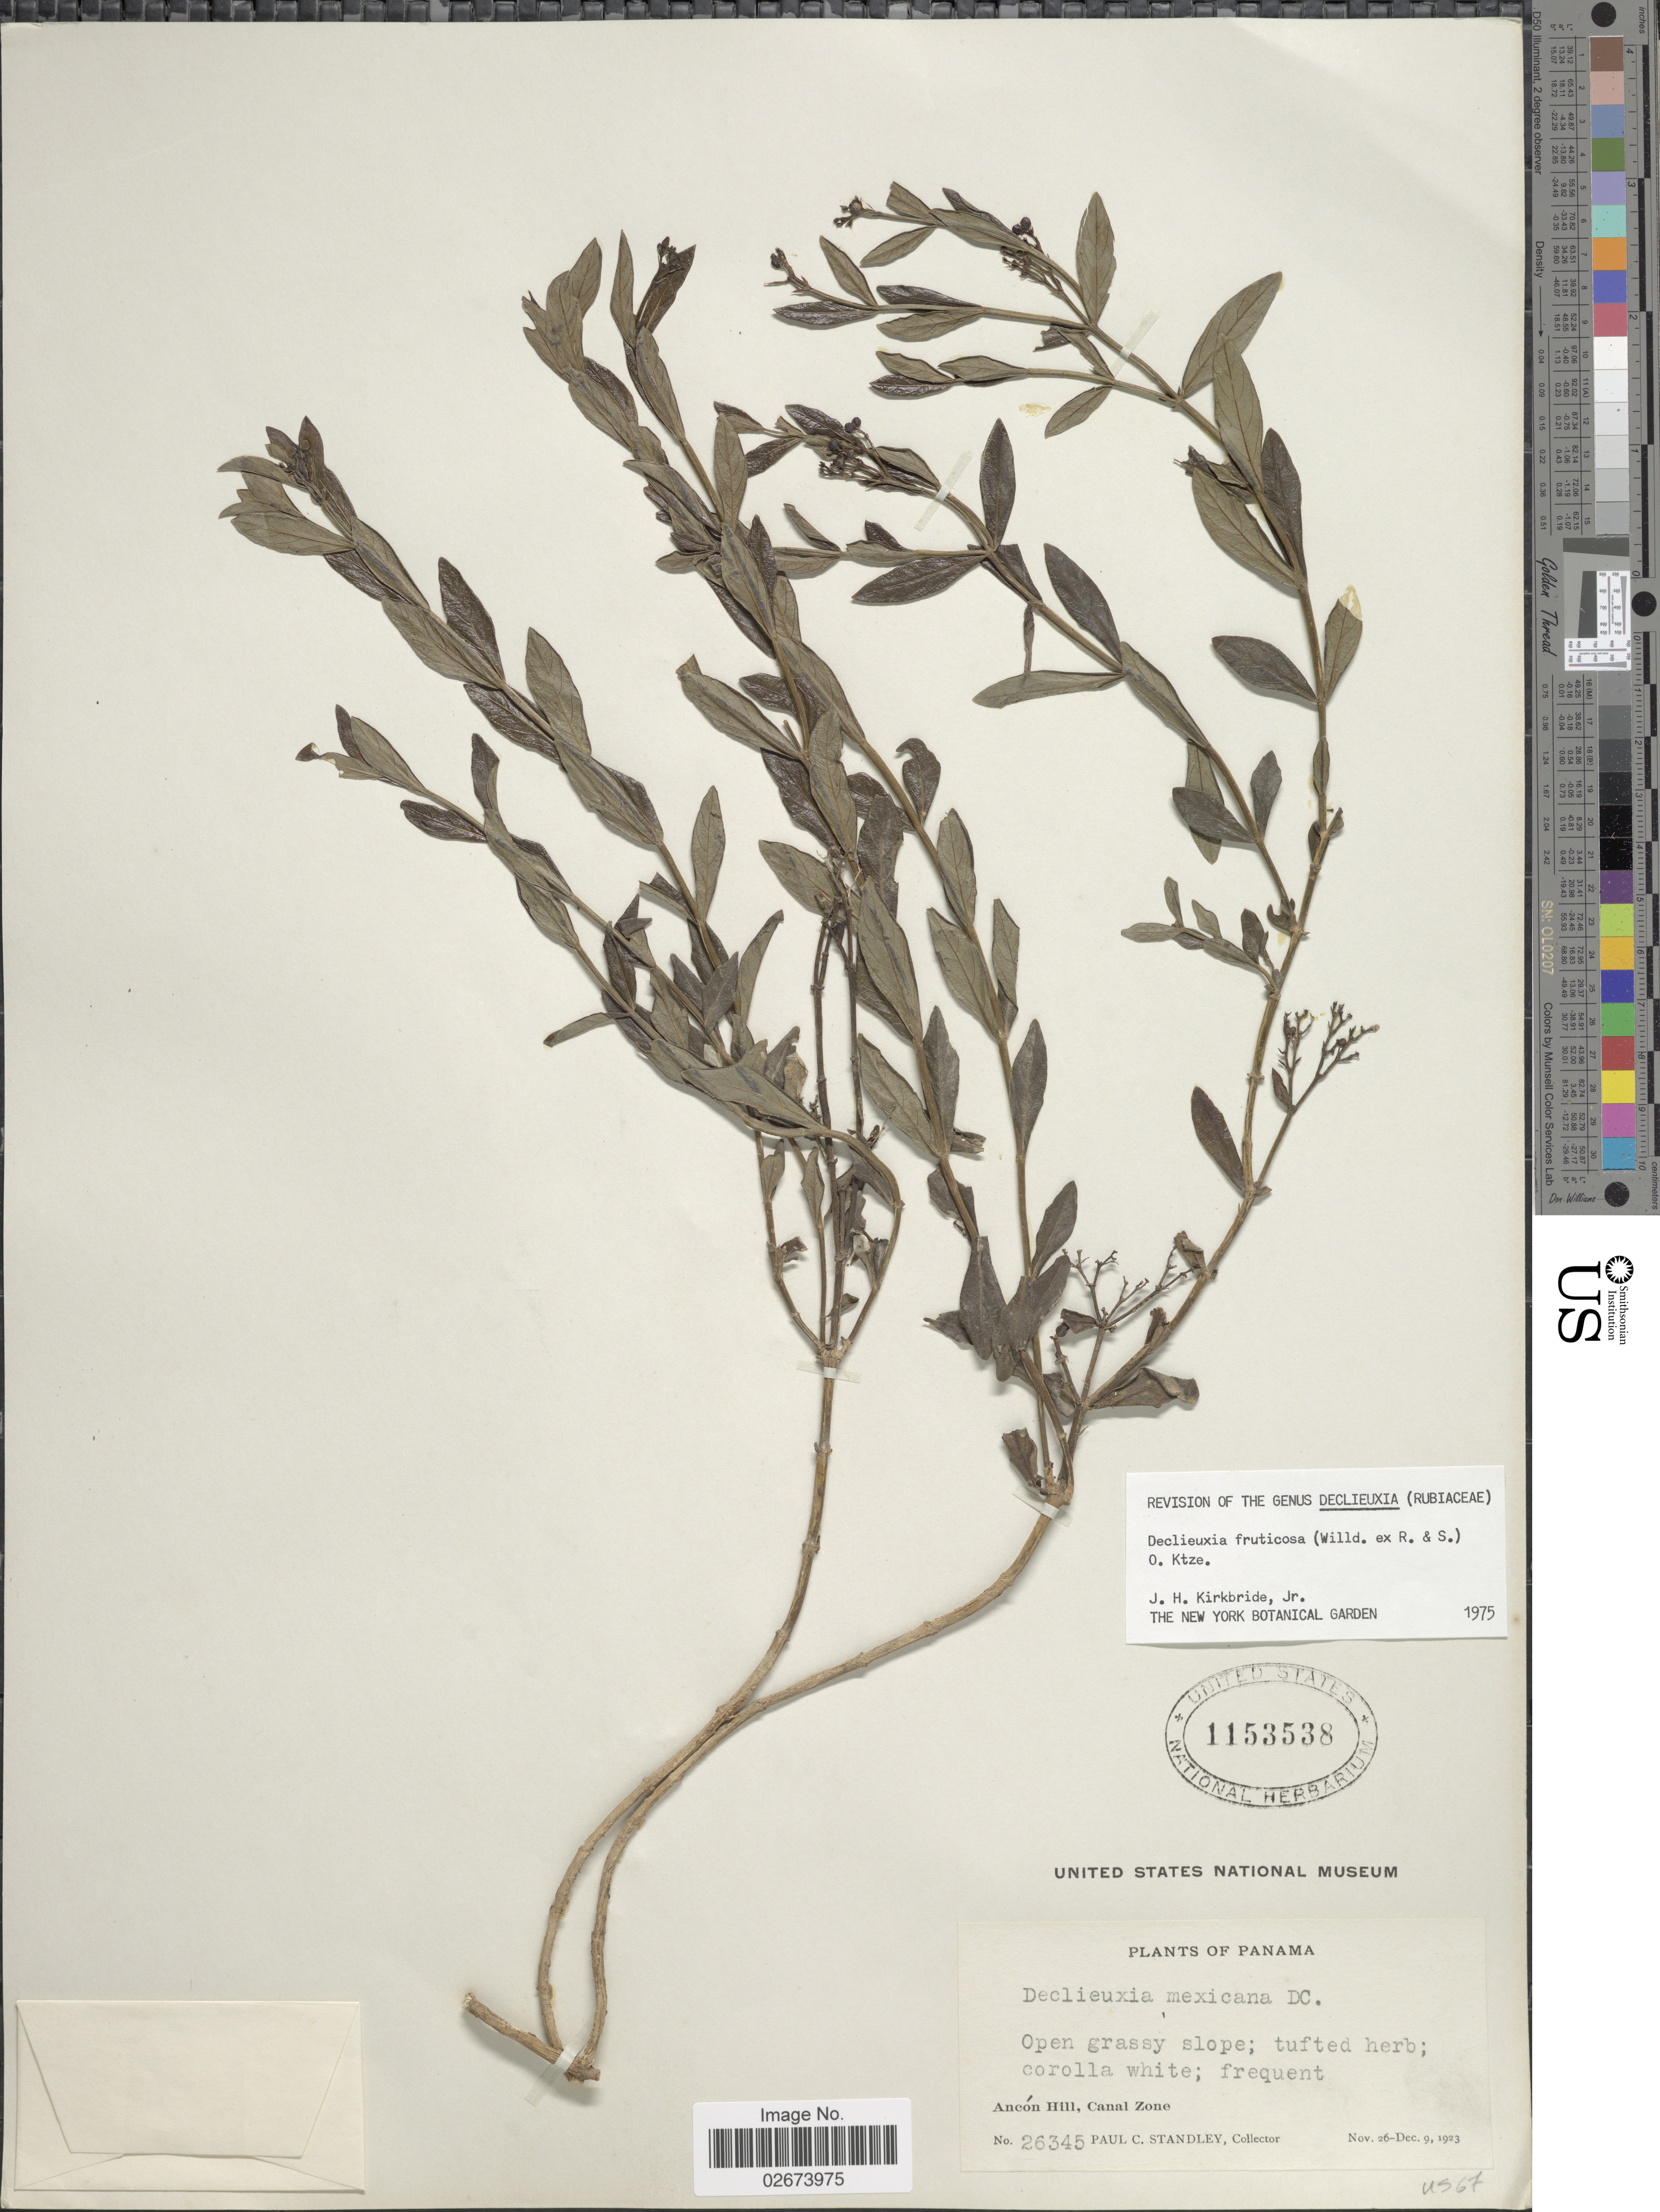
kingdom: Plantae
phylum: Tracheophyta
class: Magnoliopsida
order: Gentianales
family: Rubiaceae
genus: Declieuxia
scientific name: Declieuxia fruticosa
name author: (Willd. ex Roem. & Schult.) Kuntze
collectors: P. C. Standley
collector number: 26345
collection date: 1923-11-26/1923-12-09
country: Panama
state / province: Colón / Panamá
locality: Ancón Hill, Canal Zone.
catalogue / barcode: US 1153538